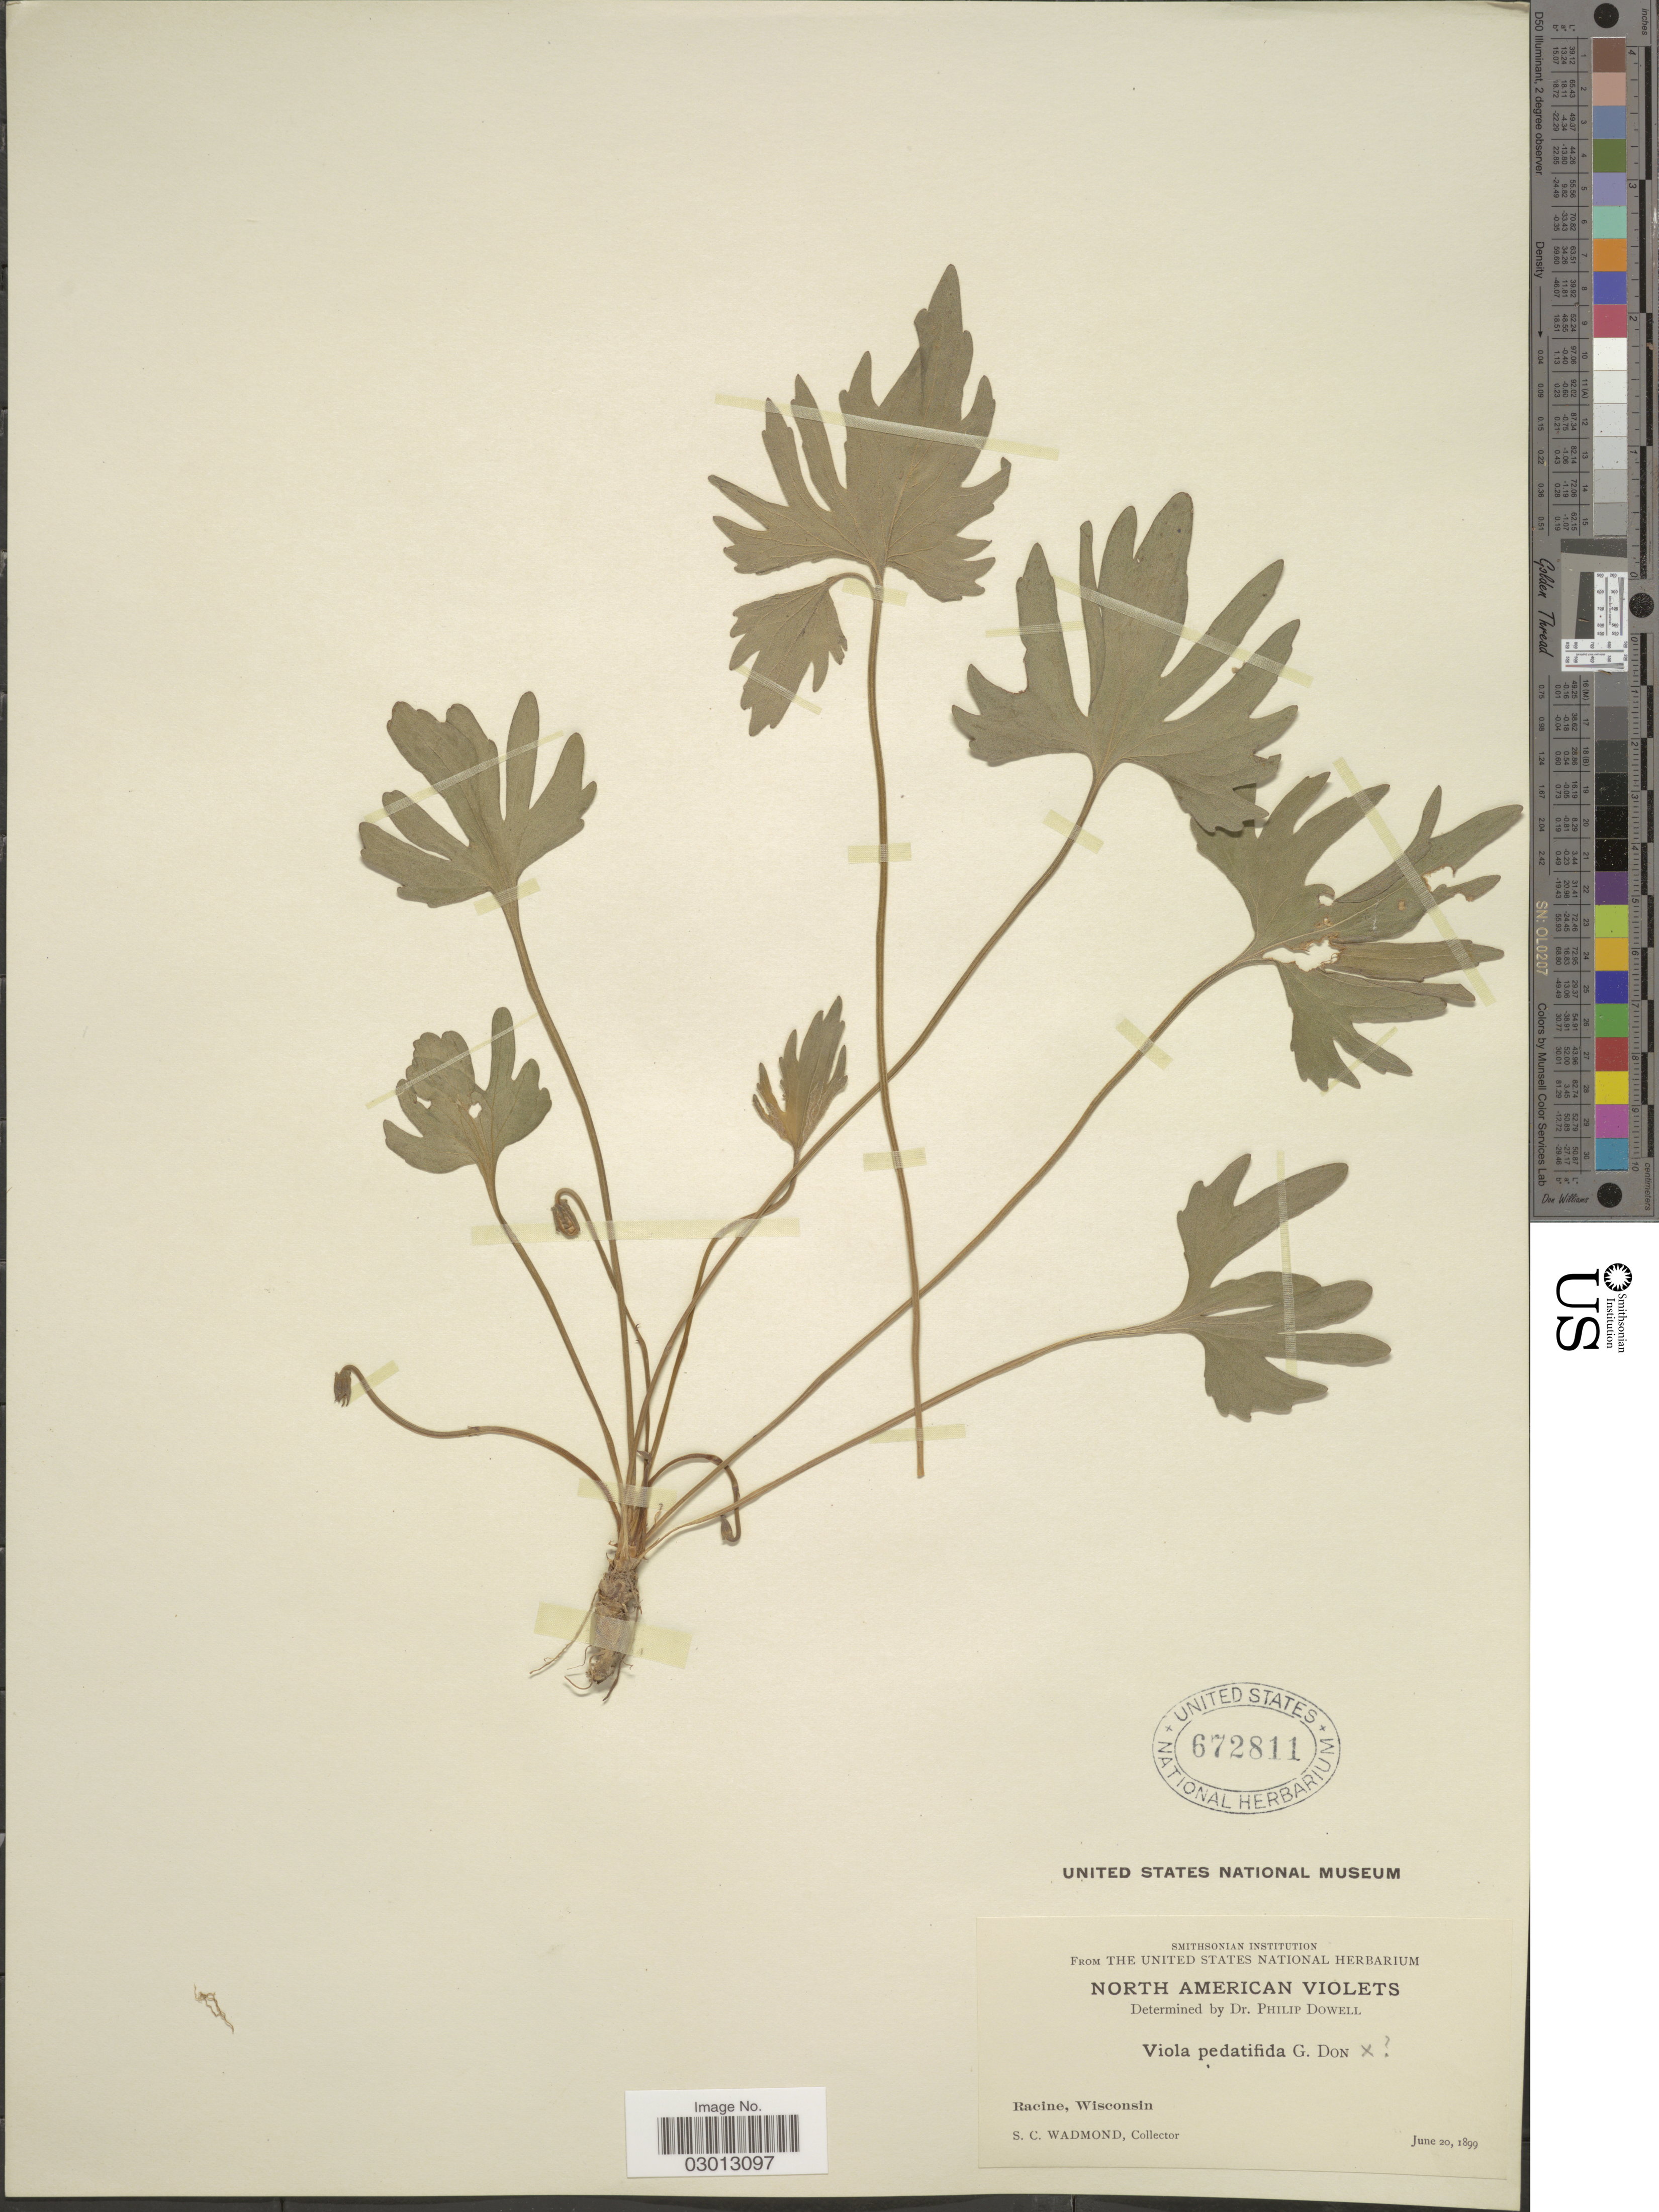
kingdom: Plantae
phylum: Tracheophyta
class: Magnoliopsida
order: Malpighiales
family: Violaceae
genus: Viola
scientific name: Viola pedatifida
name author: G. Don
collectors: S. Wadmond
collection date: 1899-06-20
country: United States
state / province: Wisconsin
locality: Racine.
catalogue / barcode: US 672811